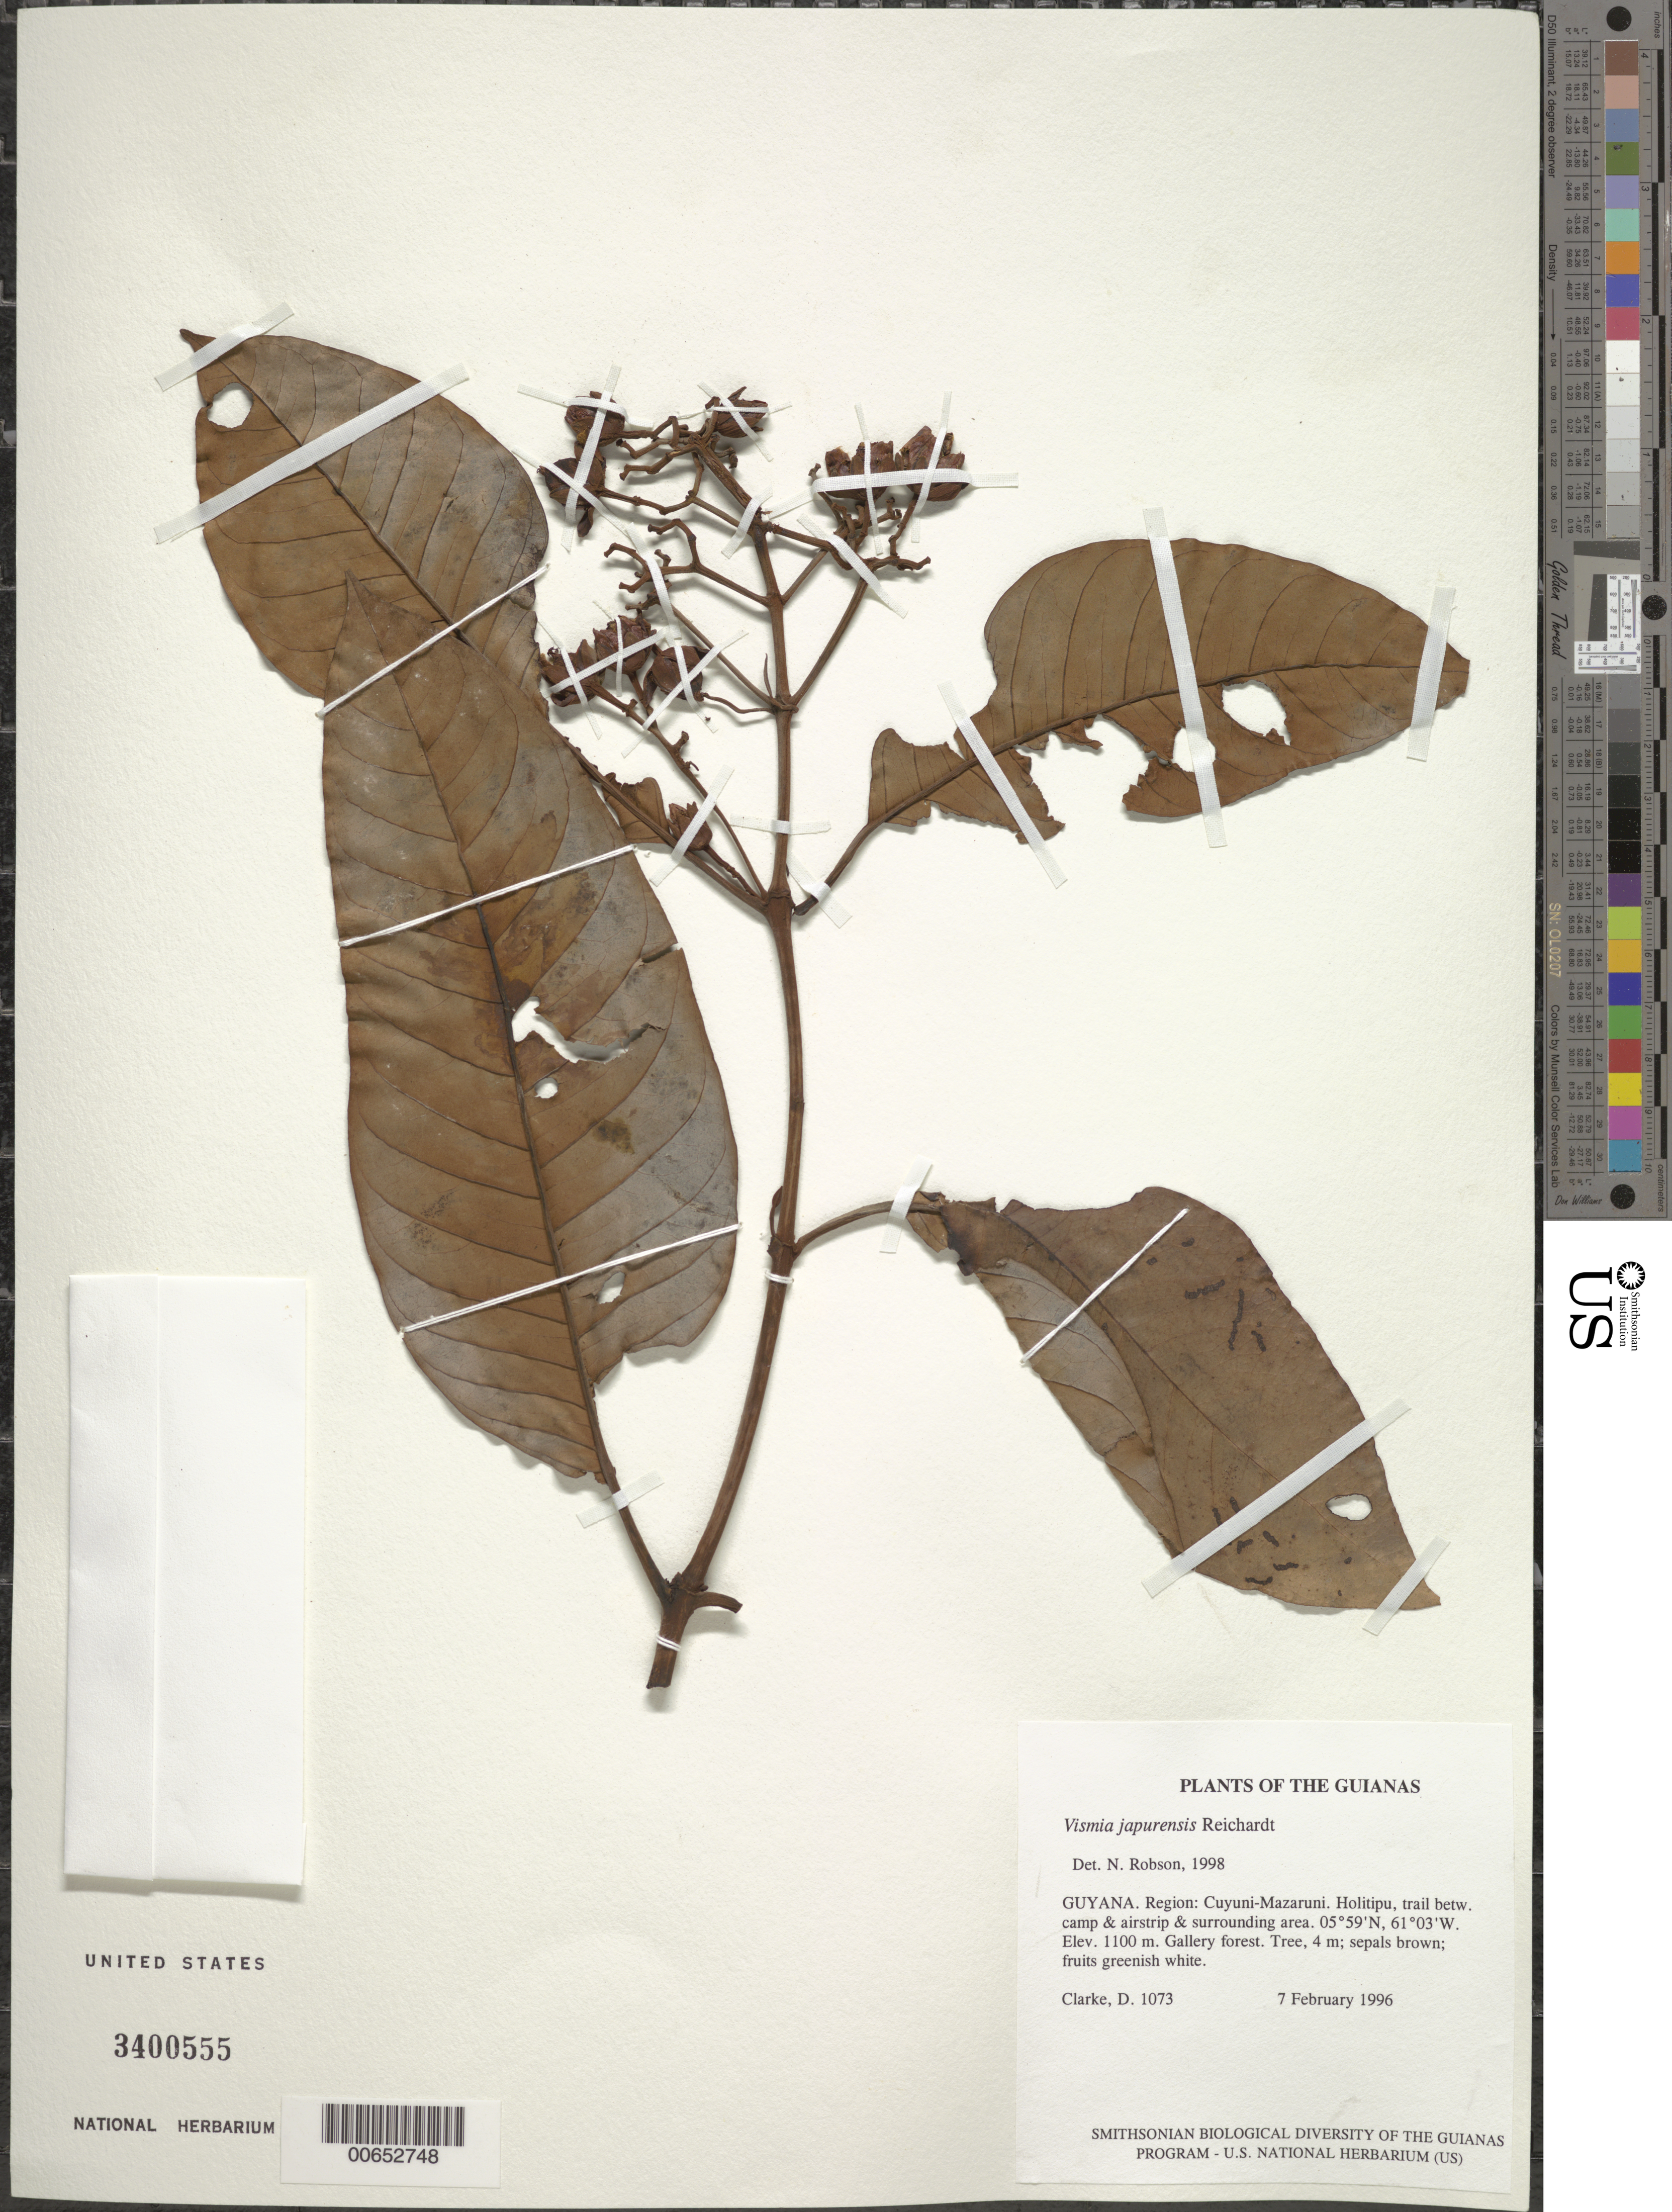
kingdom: Plantae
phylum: Tracheophyta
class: Magnoliopsida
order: Malpighiales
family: Hypericaceae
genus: Vismia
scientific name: Vismia japurensis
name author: Reichardt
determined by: Robson, Norman K. B.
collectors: H. D. Clarke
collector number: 1073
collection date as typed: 7 February 1996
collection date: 1996-02-07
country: Guyana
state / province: Cuyuni-Mazaruni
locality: Holitipu, trail between camp & airstrip & surrounding area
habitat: Gallery forest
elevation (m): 1100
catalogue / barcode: US 3400555